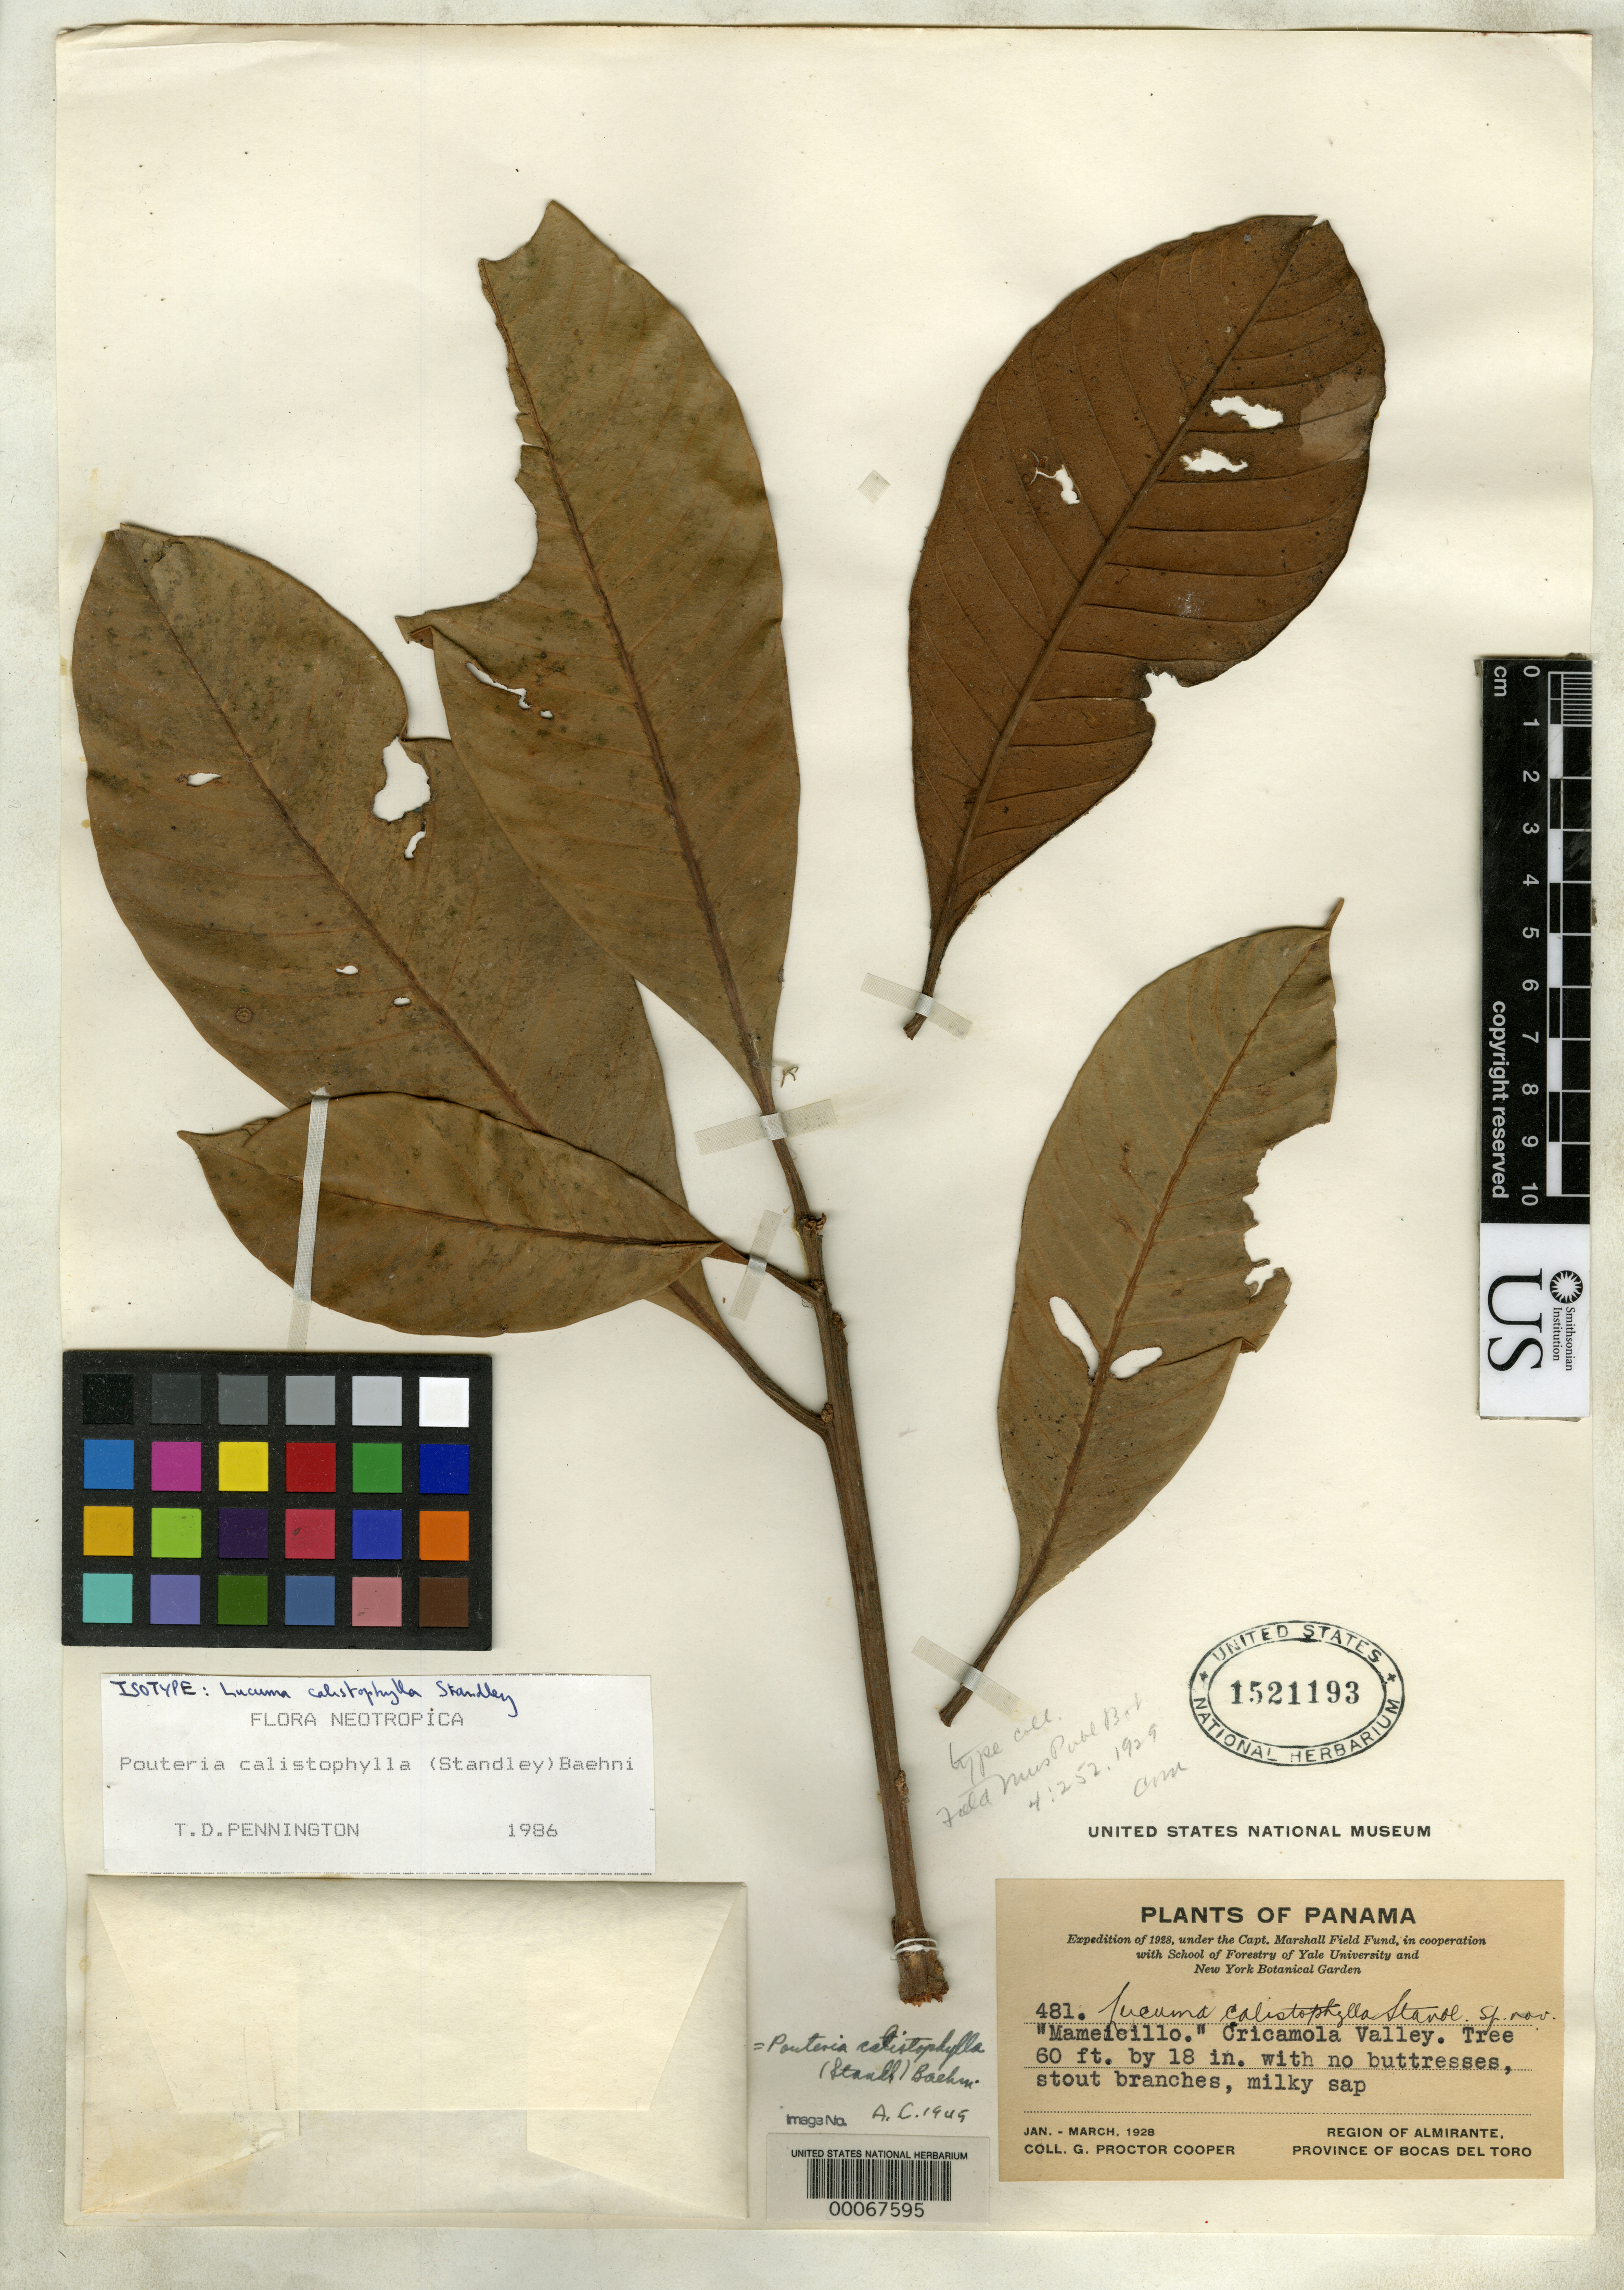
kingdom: Plantae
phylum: Tracheophyta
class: Magnoliopsida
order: Ericales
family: Sapotaceae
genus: Lucuma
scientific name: Lucuma calistophylla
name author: Standl.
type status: Isotype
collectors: G. Cooper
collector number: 481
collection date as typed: Jan 1928 to -- Mar 1928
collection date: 1928-01/1928-03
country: Panama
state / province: Bocas del Toro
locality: Almirante, Cricamola Valley.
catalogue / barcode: US 1521193